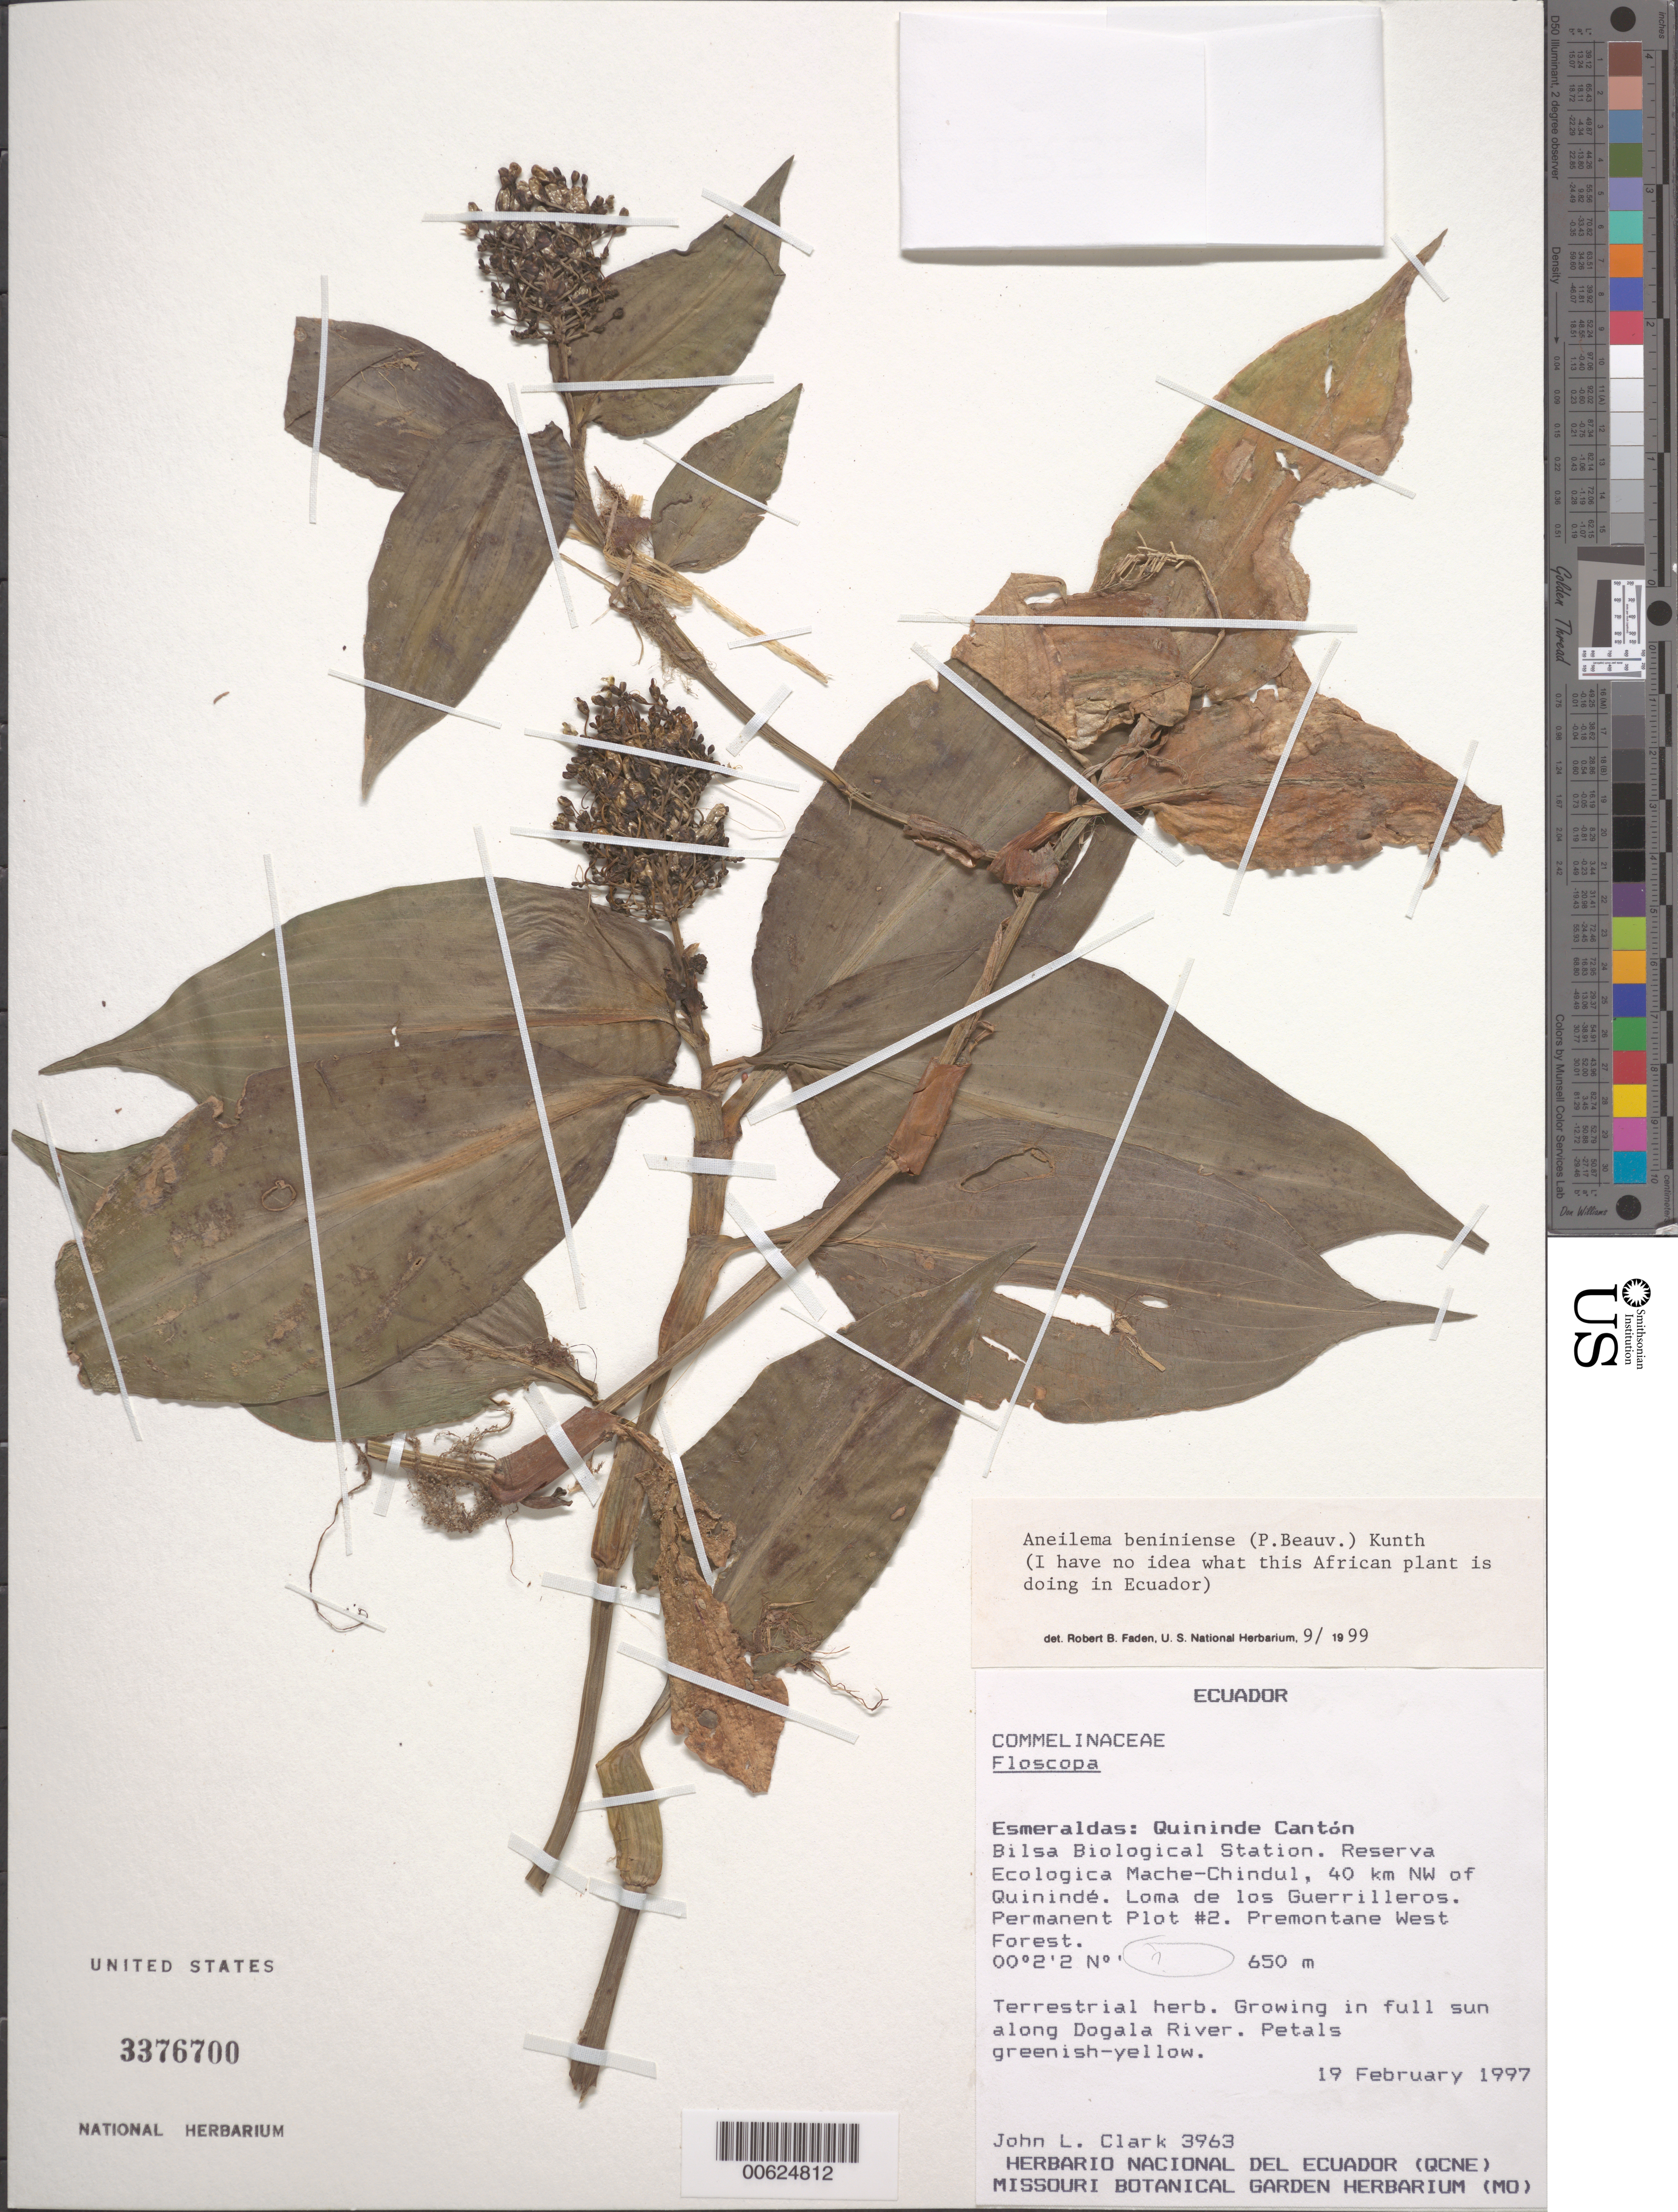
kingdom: Plantae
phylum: Tracheophyta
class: Liliopsida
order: Commelinales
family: Commelinaceae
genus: Aneilema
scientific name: Aneilema beniniense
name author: (P. Beauv.) Kunth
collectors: J. L. Clark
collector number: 3963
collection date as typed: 19 Feb 1997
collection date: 1997-02-19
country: Ecuador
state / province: Napo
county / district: Quijos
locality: Quijos Canton, bilsa bioligical station, Reserva ecologica Mache-chindul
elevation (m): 650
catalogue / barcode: US 3376700